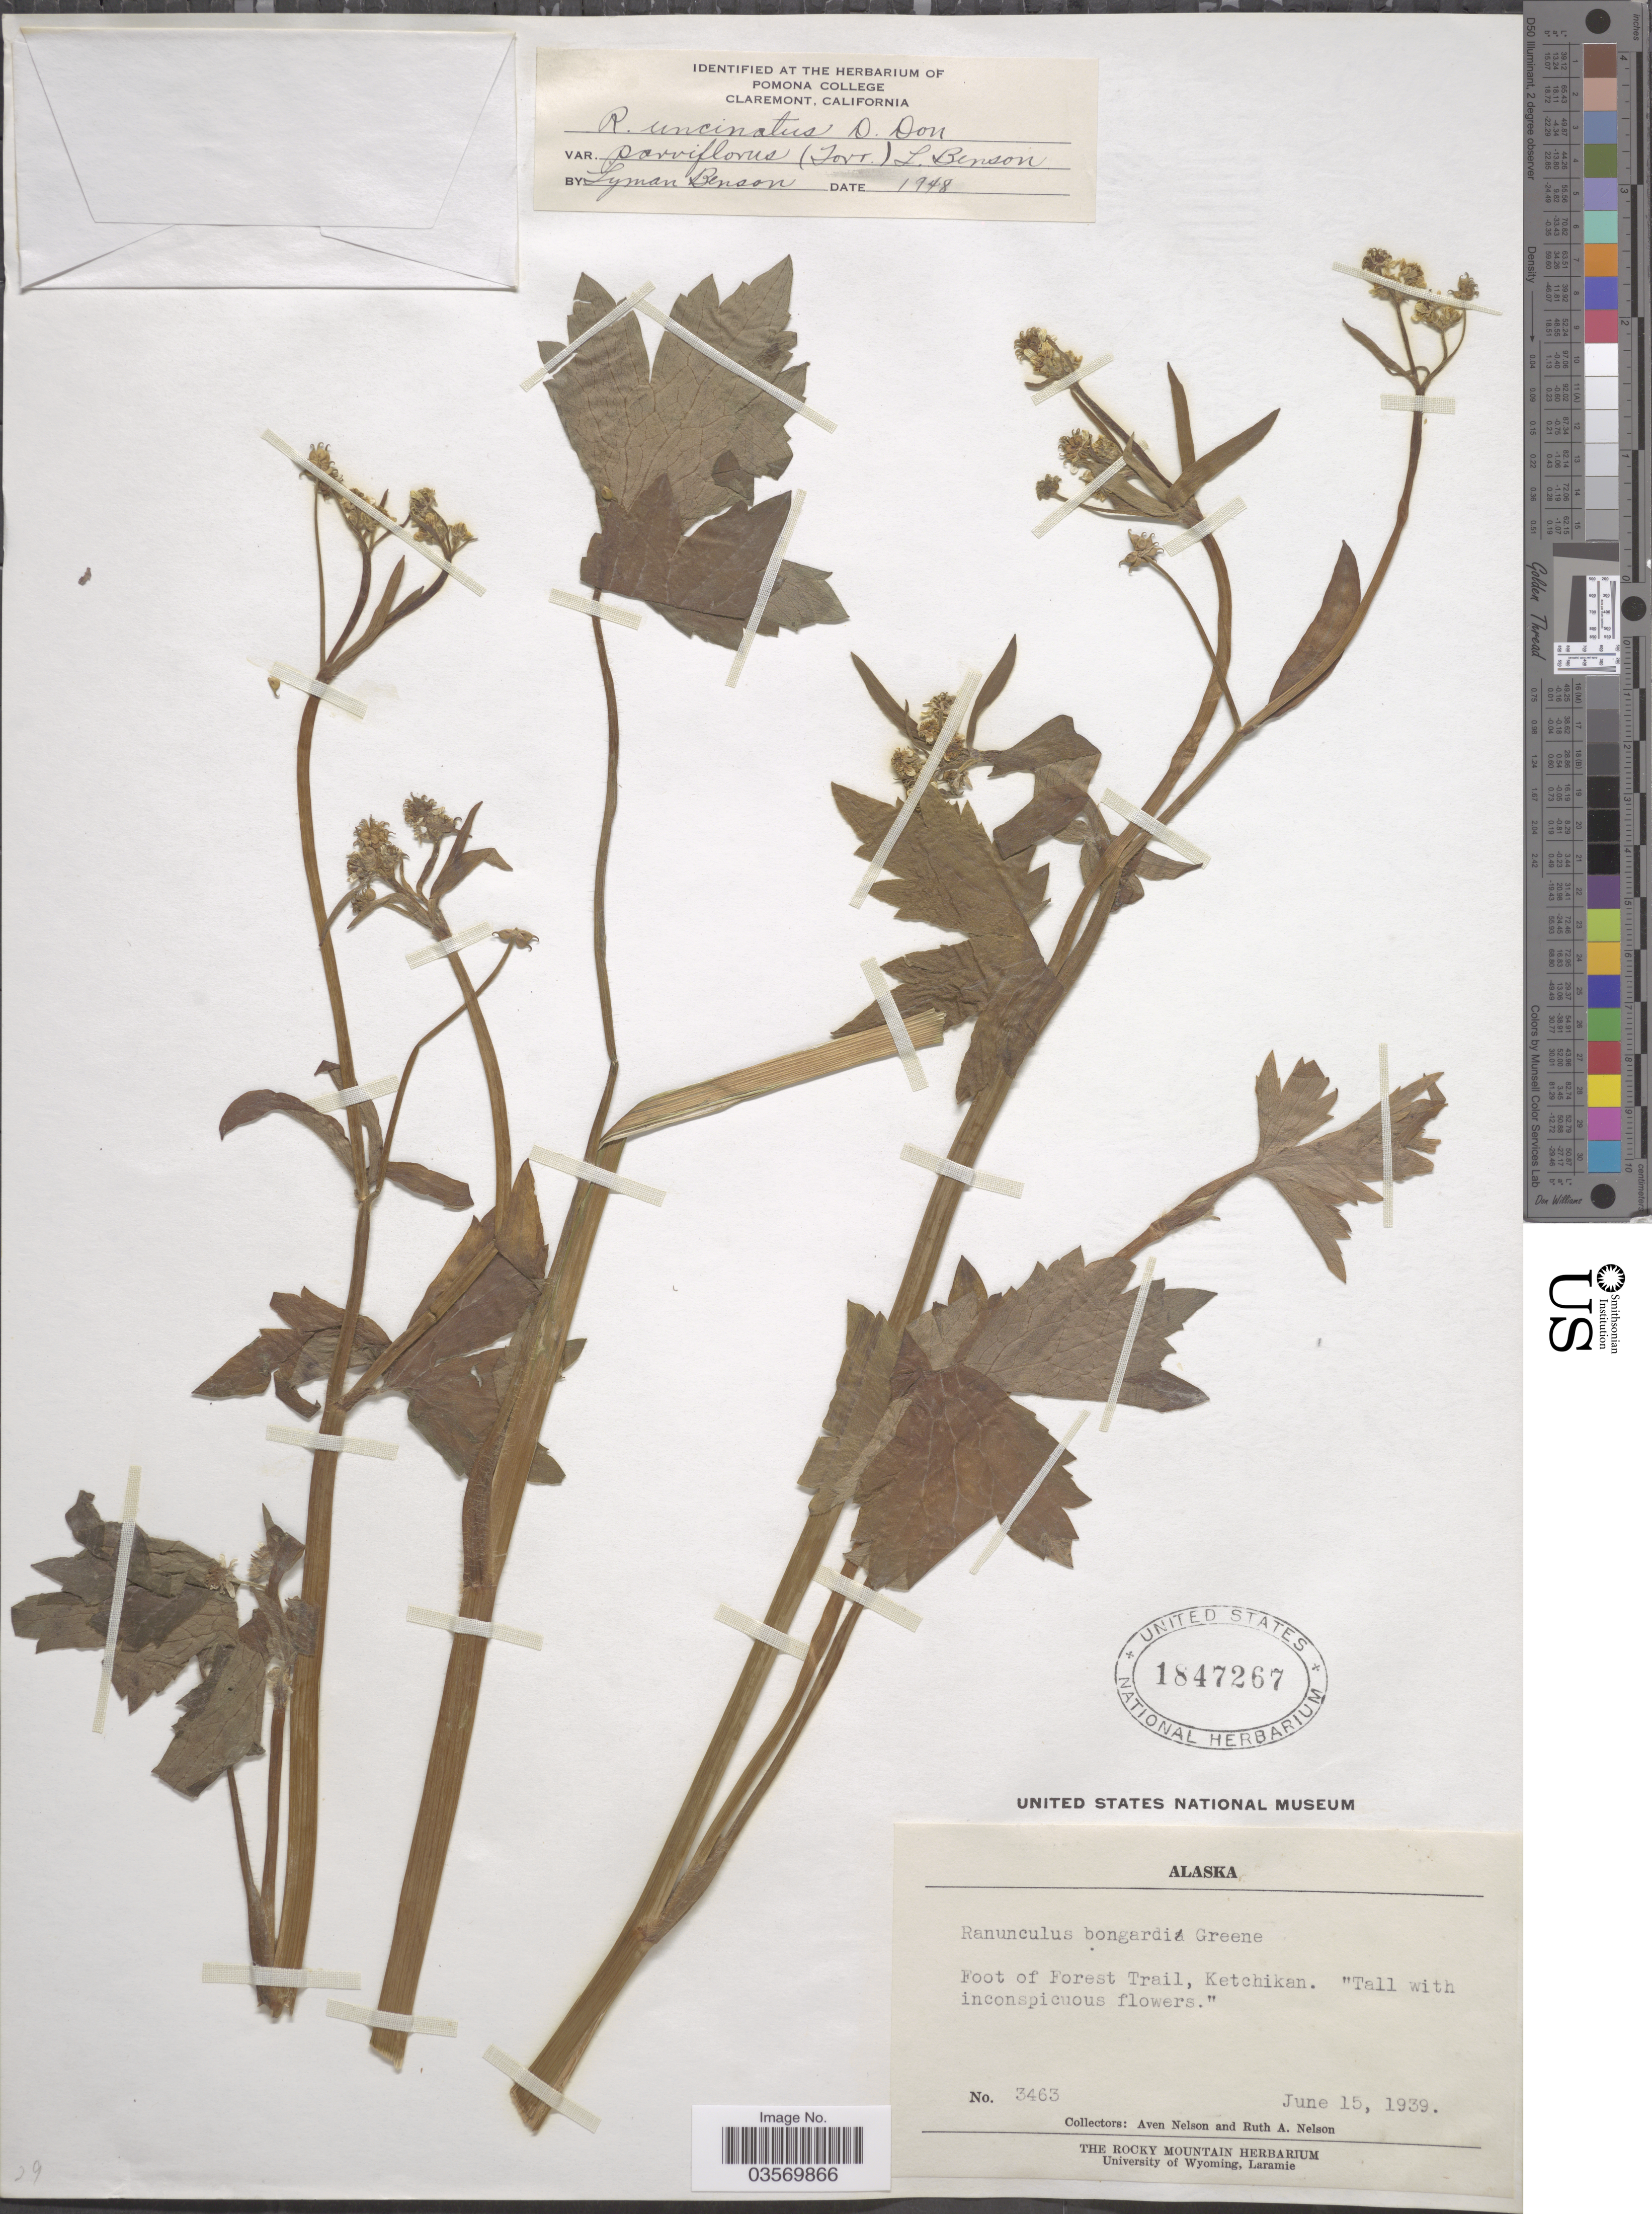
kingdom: Plantae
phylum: Tracheophyta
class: Magnoliopsida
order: Ranunculales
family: Ranunculaceae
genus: Ranunculus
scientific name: Ranunculus uncinatus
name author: D. Don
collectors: A. Nelson & R. A. Nelson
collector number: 3463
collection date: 1939-06-15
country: United States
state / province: Alaska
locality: Foot of Forest Trail, Ketchikan.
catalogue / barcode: US 1847267